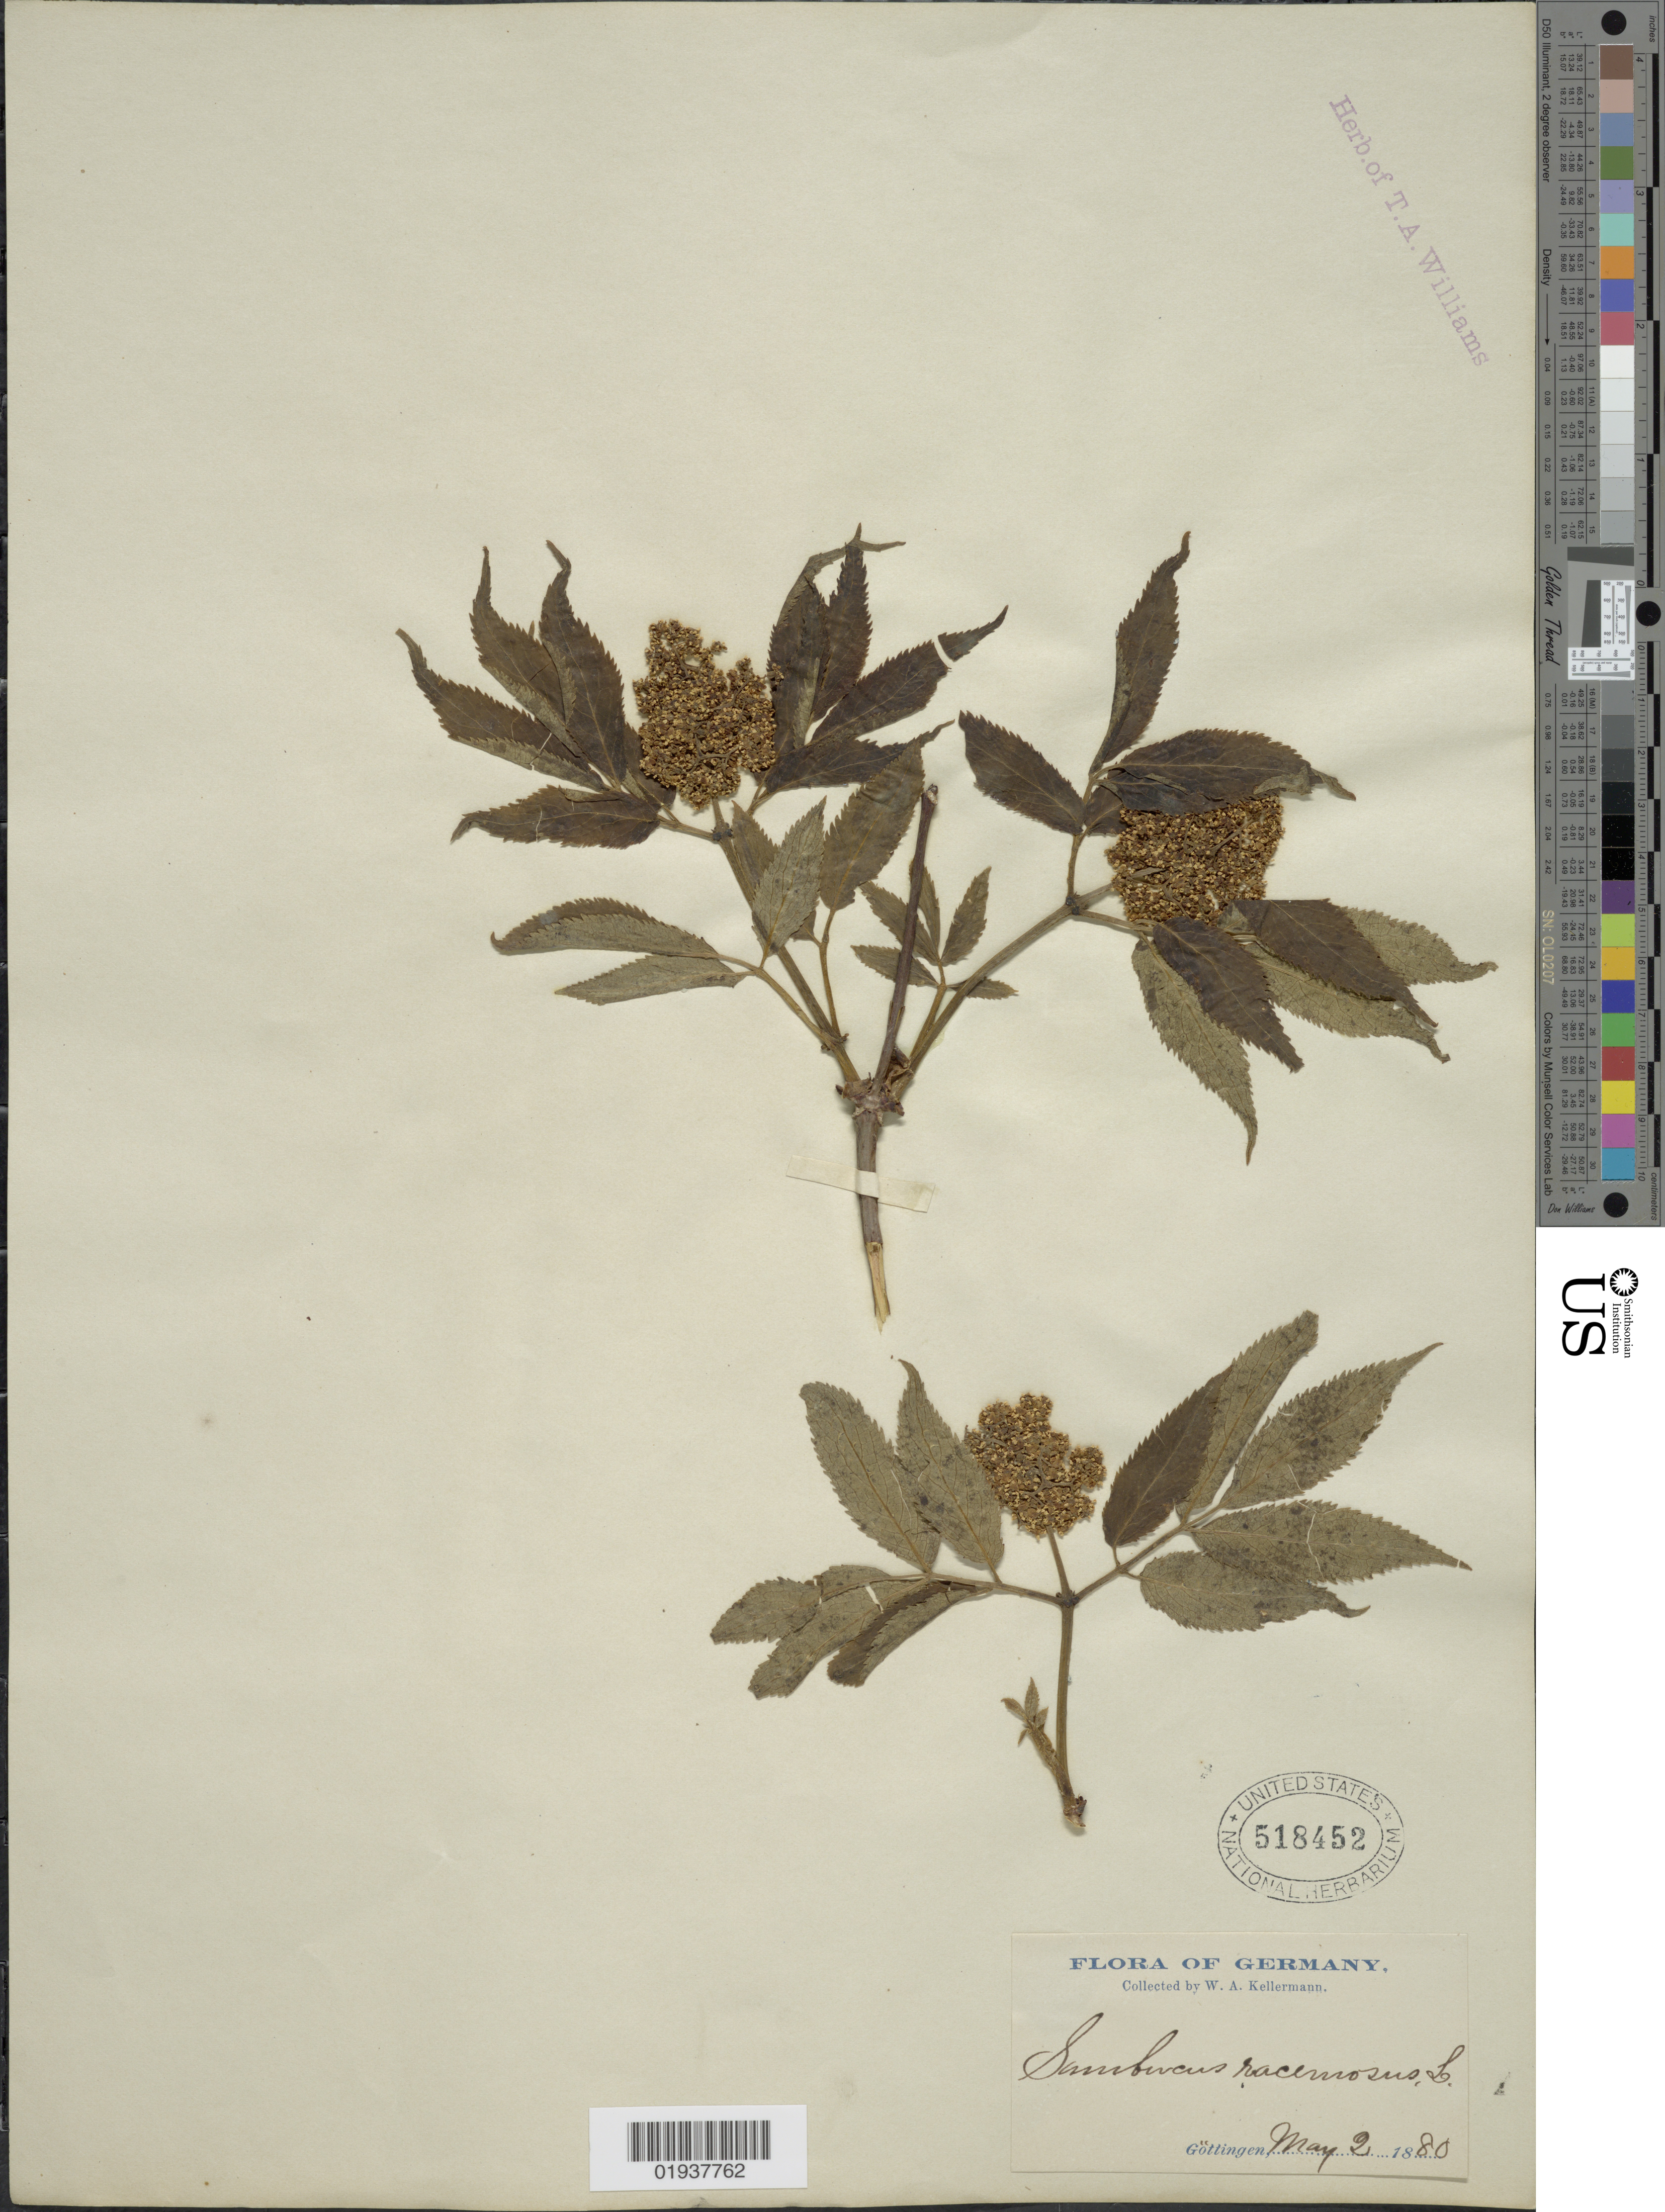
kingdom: Plantae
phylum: Tracheophyta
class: Magnoliopsida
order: Dipsacales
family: Viburnaceae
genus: Sambucus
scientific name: Sambucus racemosa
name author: L.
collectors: W. A. Kellermann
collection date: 1980-05-02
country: Germany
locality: Gòttingen.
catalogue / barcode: US 518452